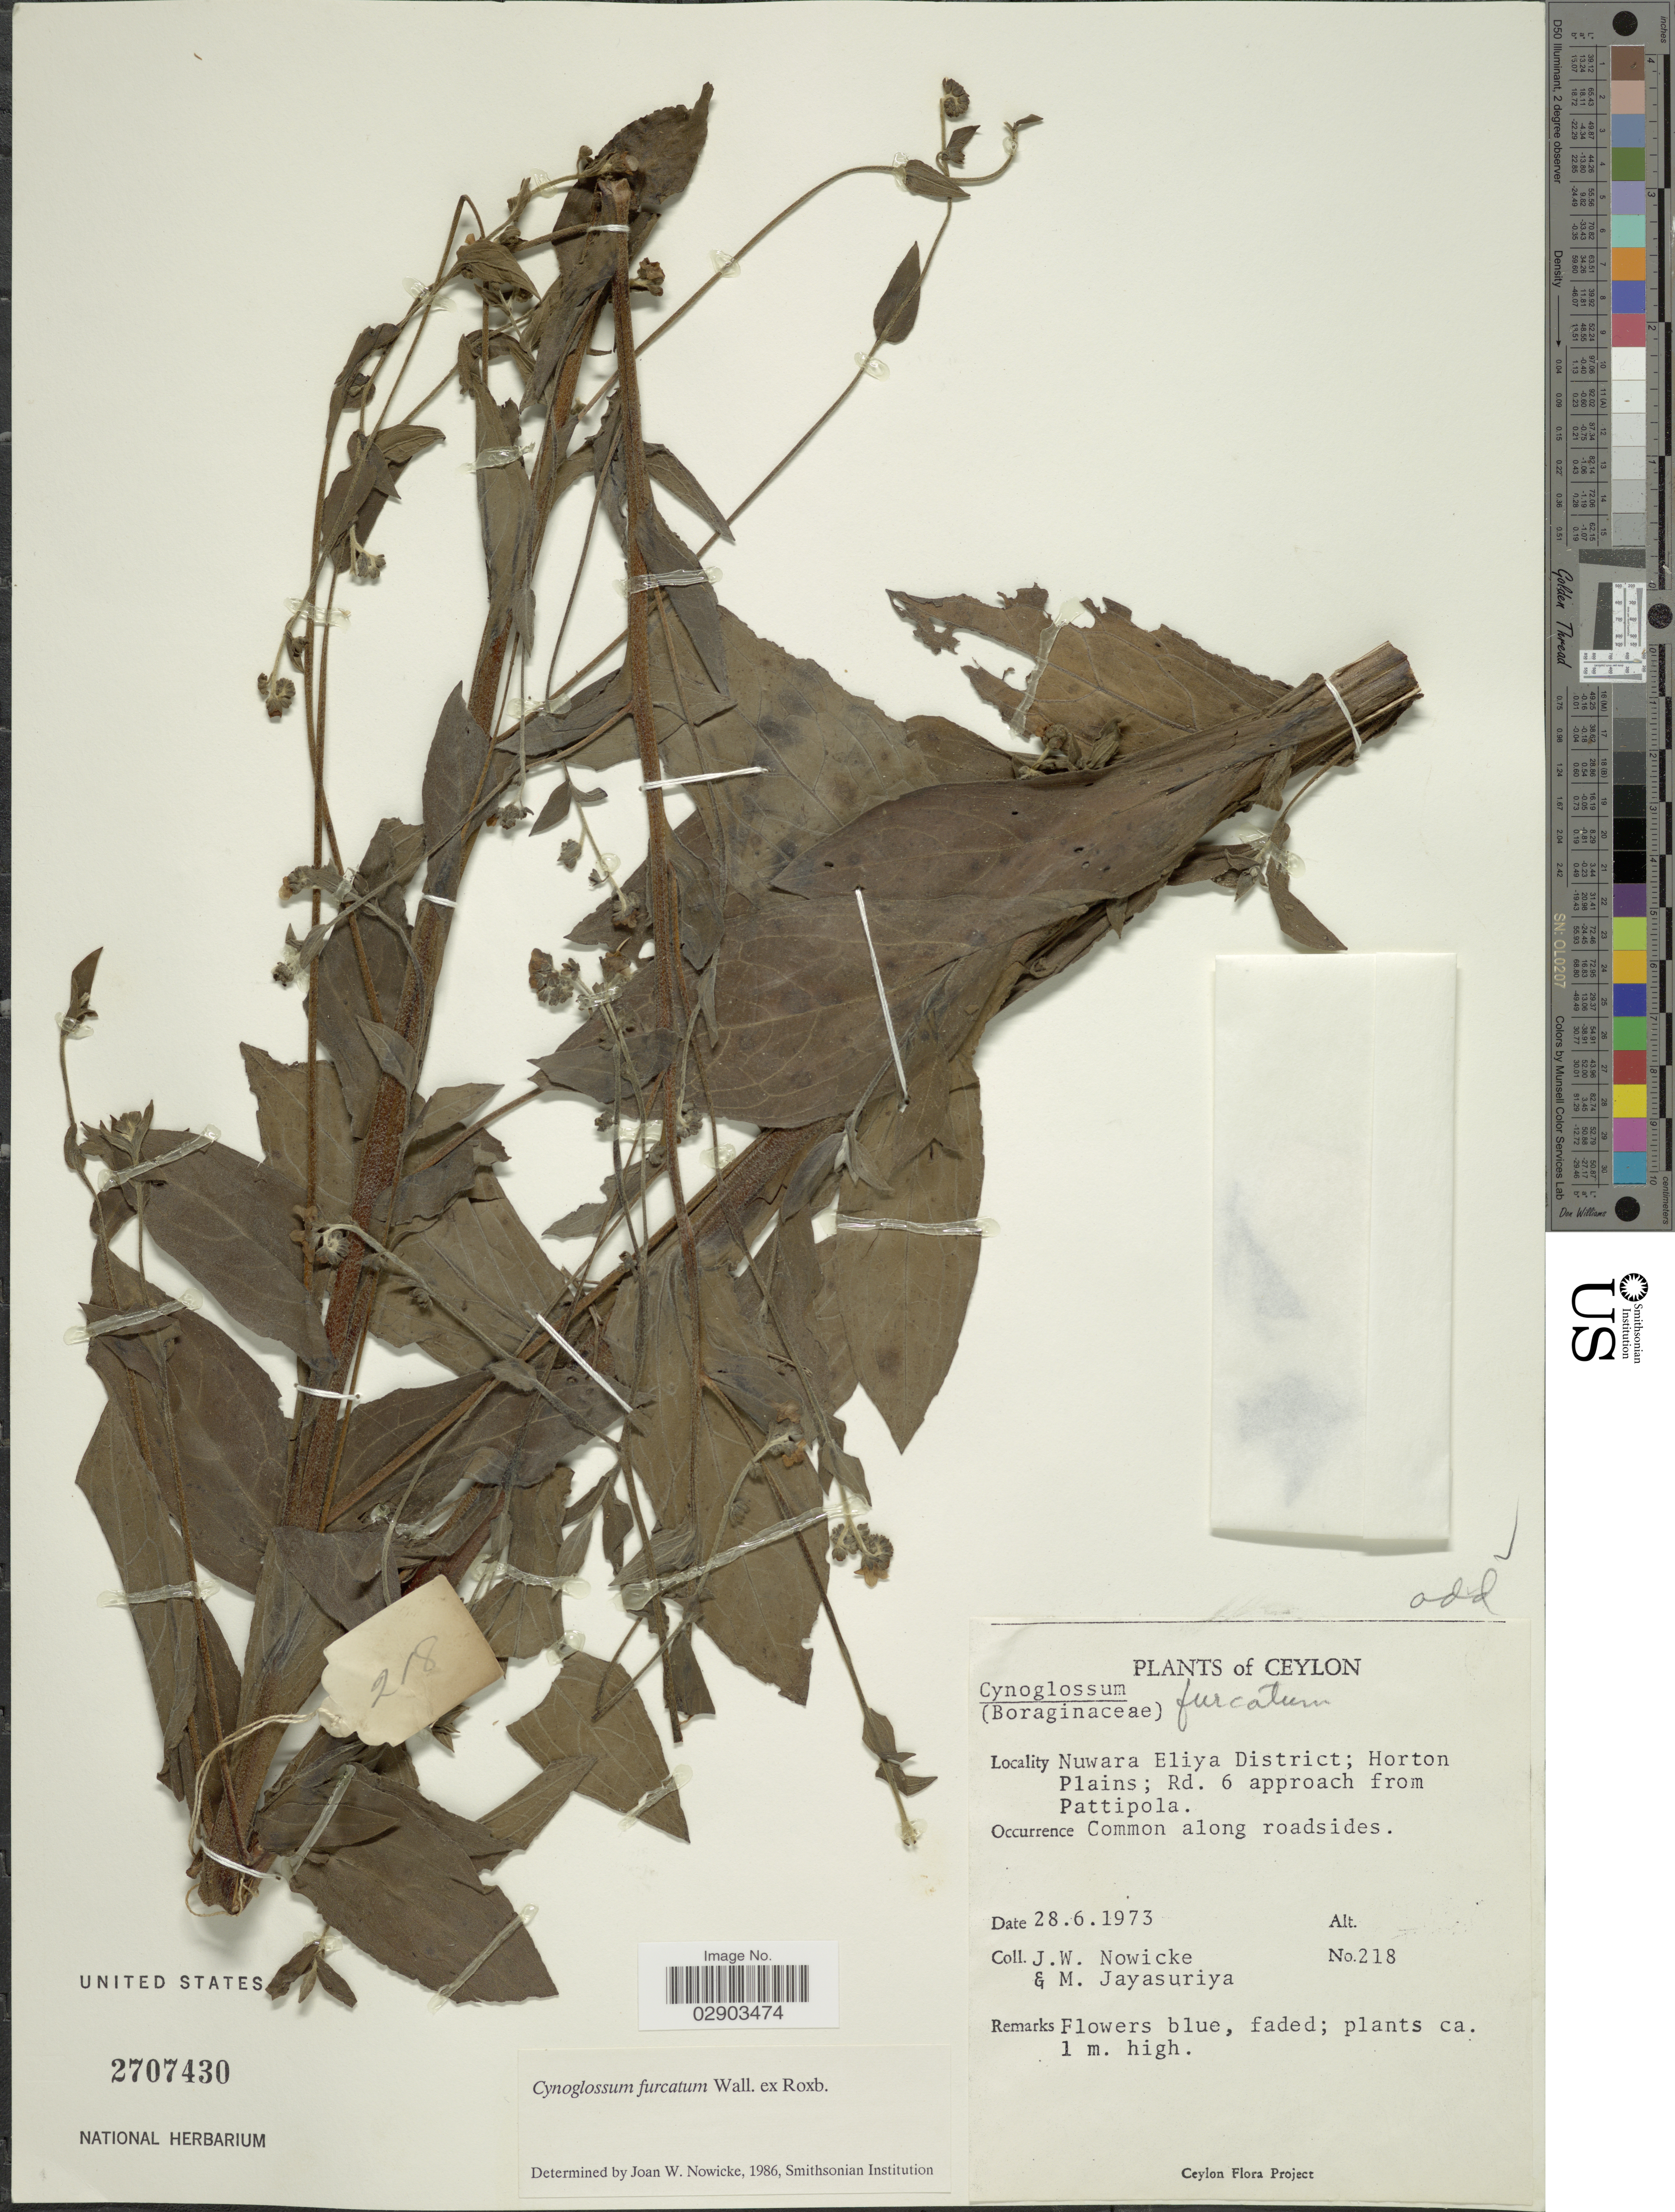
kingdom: Plantae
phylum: Tracheophyta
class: Magnoliopsida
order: Boraginales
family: Boraginaceae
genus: Cynoglossum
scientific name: Cynoglossum furcatum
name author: Wall.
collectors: J. W. Nowicke & M. Jayasuriya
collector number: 218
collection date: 1973-06-28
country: Sri Lanka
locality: Ceylon. Nuwara Eliya District; Horton Plains; Rd. 6 approach from Pattipola.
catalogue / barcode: US 2707430